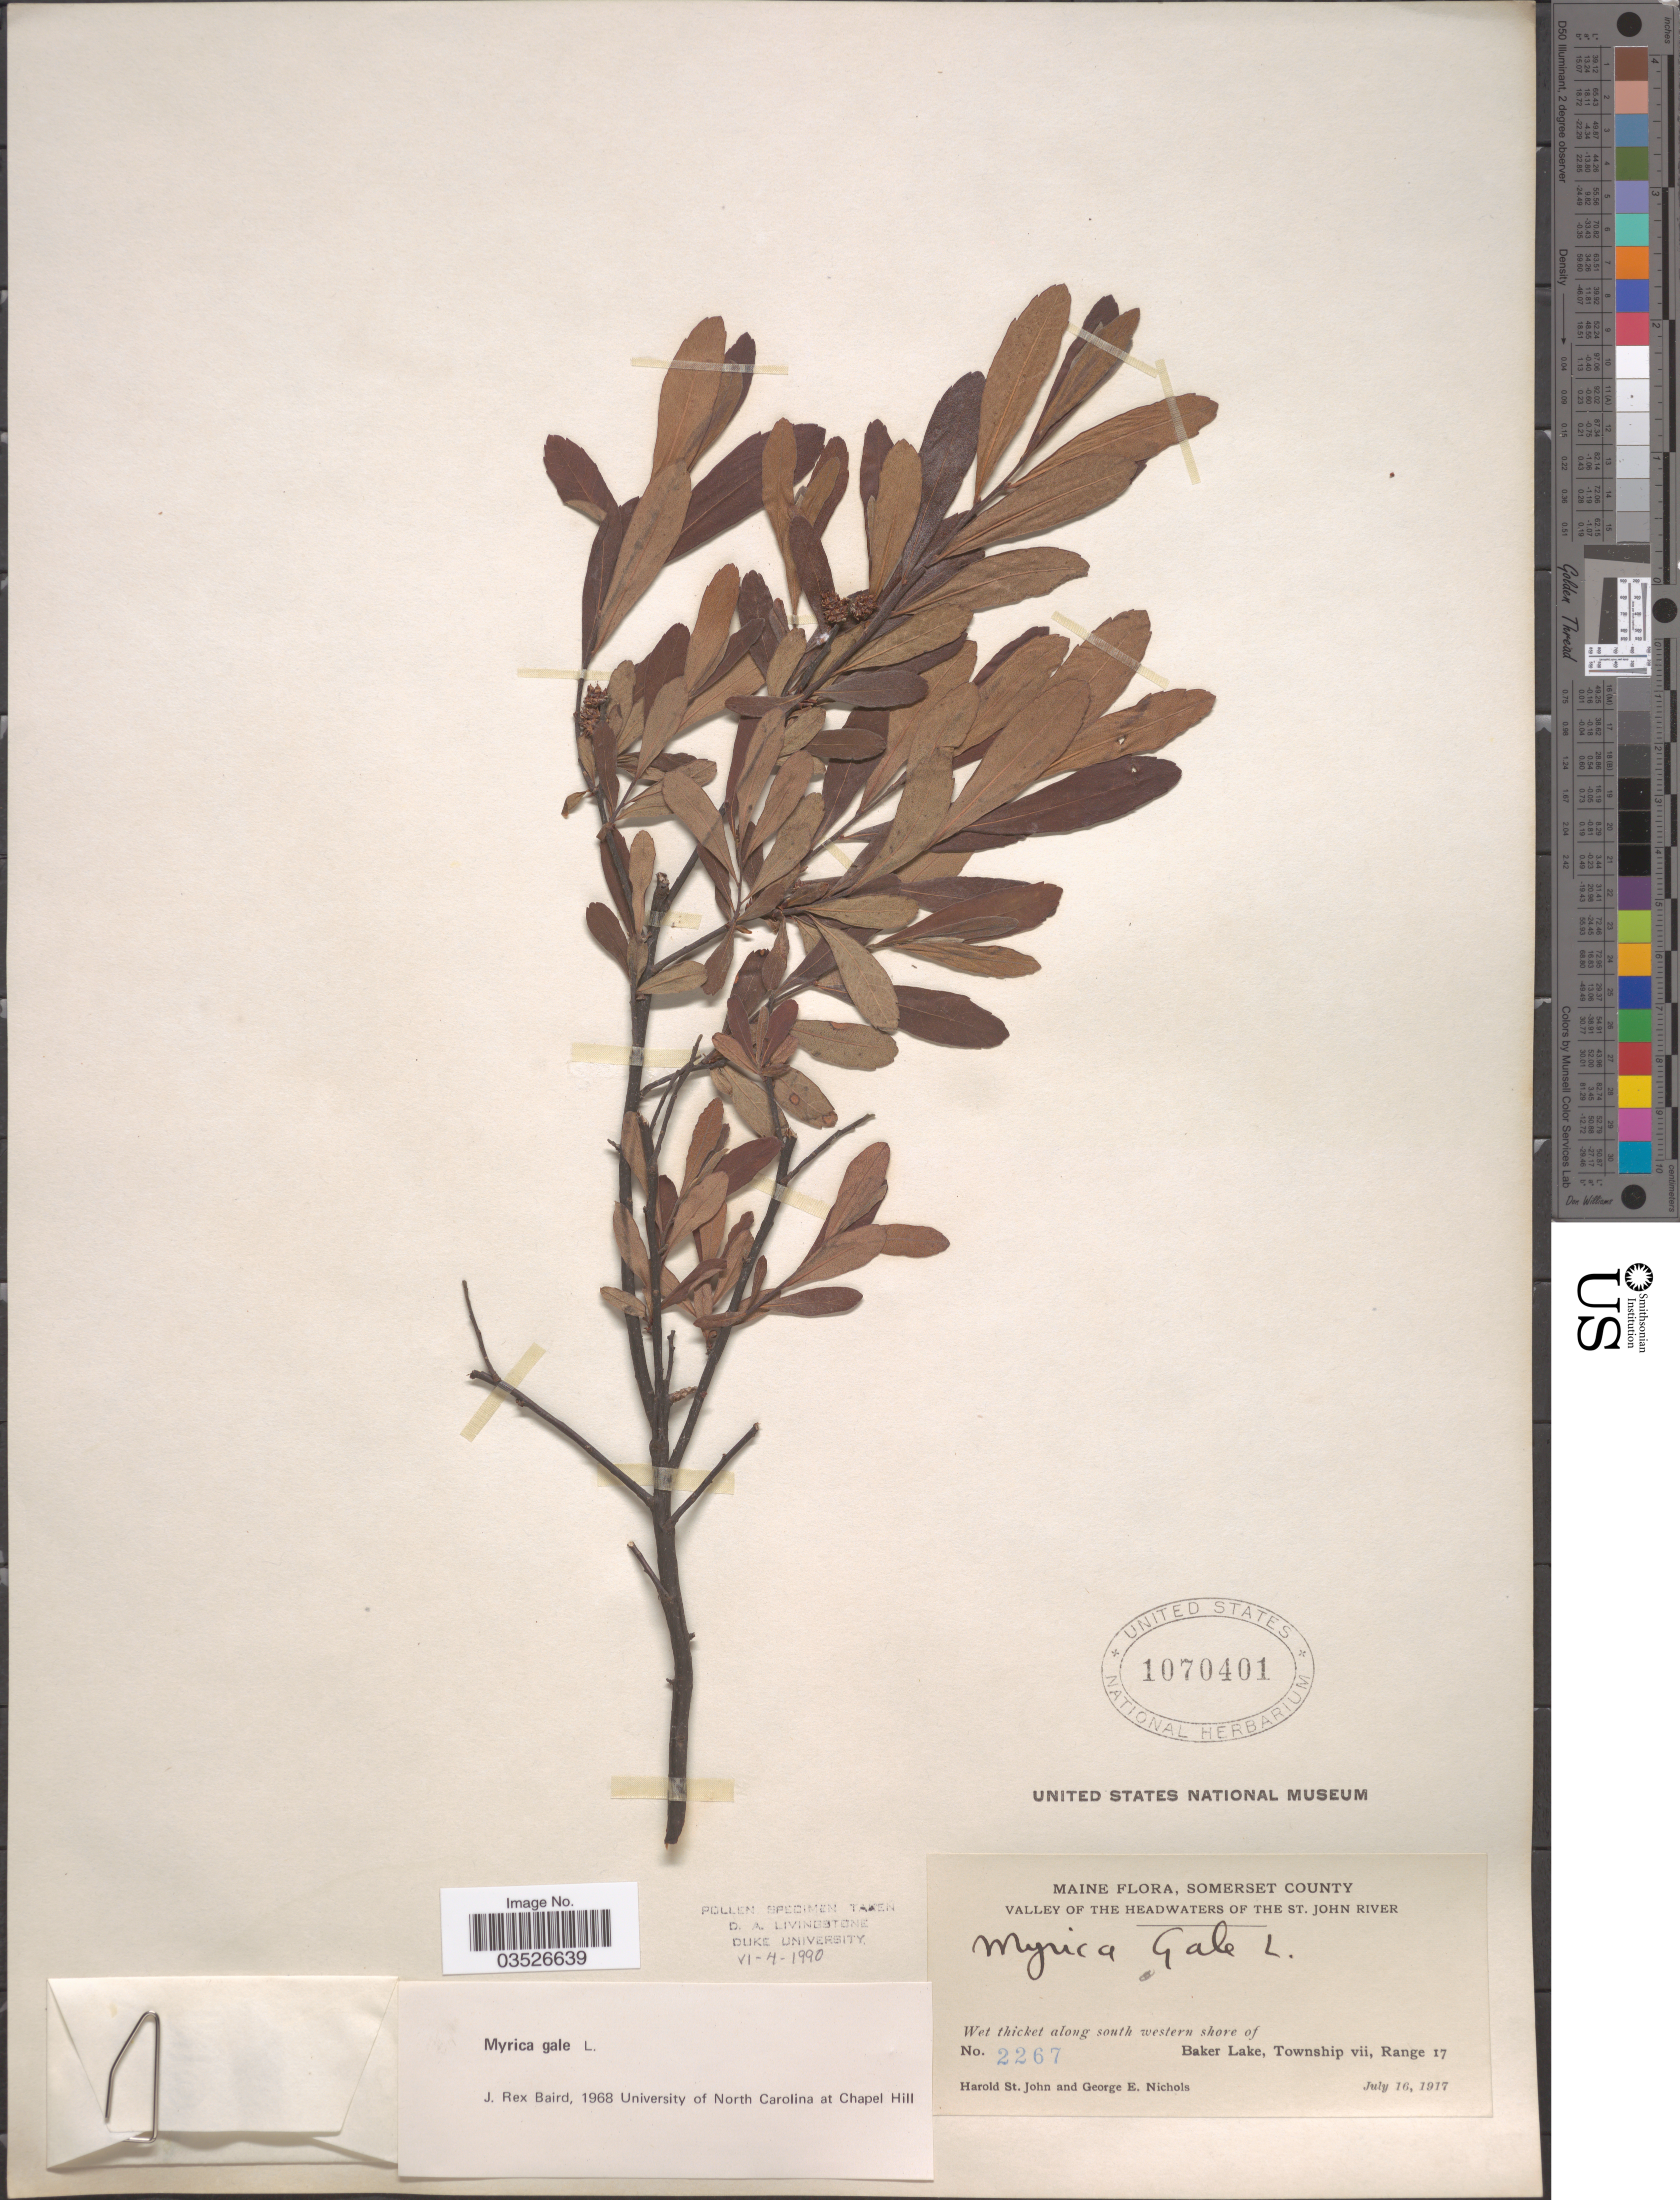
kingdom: Plantae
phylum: Tracheophyta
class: Magnoliopsida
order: Fagales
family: Myricaceae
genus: Myrica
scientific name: Myrica gale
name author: L.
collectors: H. St. John & G. E. Nichols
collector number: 2267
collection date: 1917-07-16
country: United States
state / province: Maine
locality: Somerset County. Valley of the headwaters of the St. John River. Along south western shore of Baker Lake, Township vii, Range 17.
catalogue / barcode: US 1070401